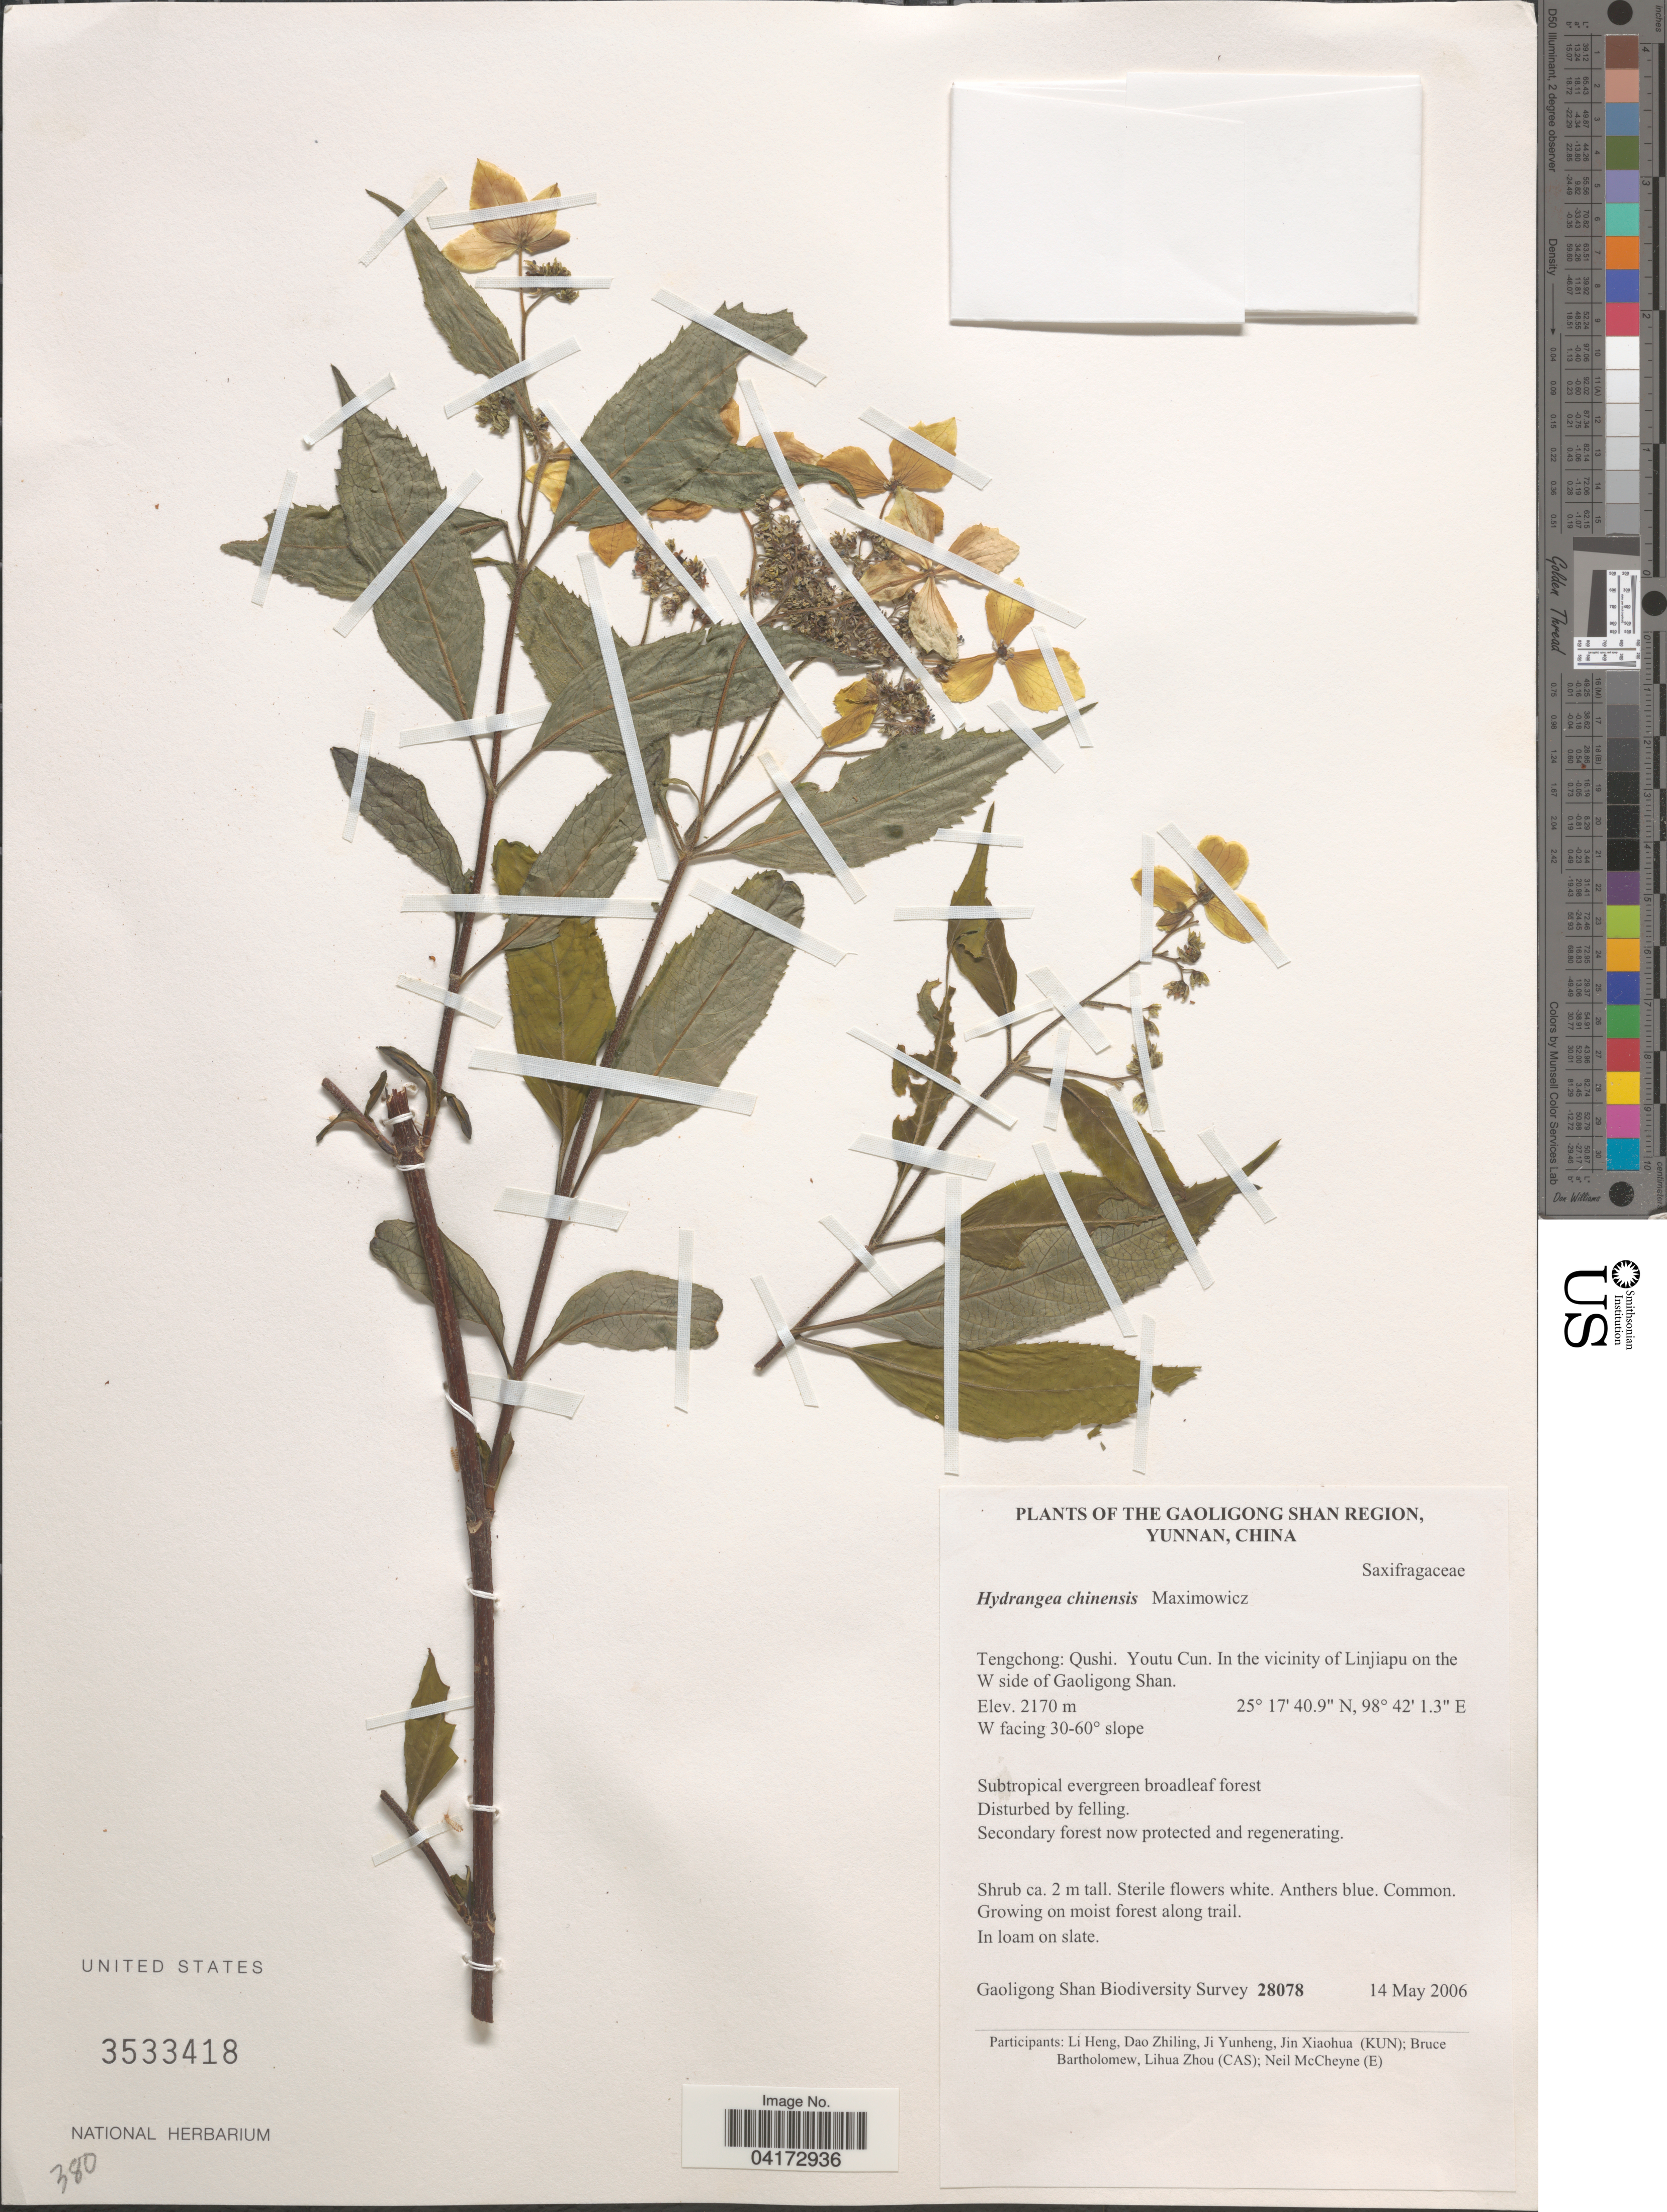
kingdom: Plantae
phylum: Tracheophyta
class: Magnoliopsida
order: Cornales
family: Hydrangeaceae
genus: Hydrangea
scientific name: Hydrangea chinensis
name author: Maxim.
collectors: L. Heng, D. Zhiling, J. Yunheng, J. Xiaohua & et al.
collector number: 28078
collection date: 2006-05-14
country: China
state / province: Yunnan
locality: The Gaoligong Shan Region. Tengchong: Qushi. Youtu Cun. In the vicinity of Linjiapu on the W side of Gaoligong Shan. W facing 30-60° slope. Gaoligong Shan Biodiversity Survey.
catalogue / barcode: US 3533418